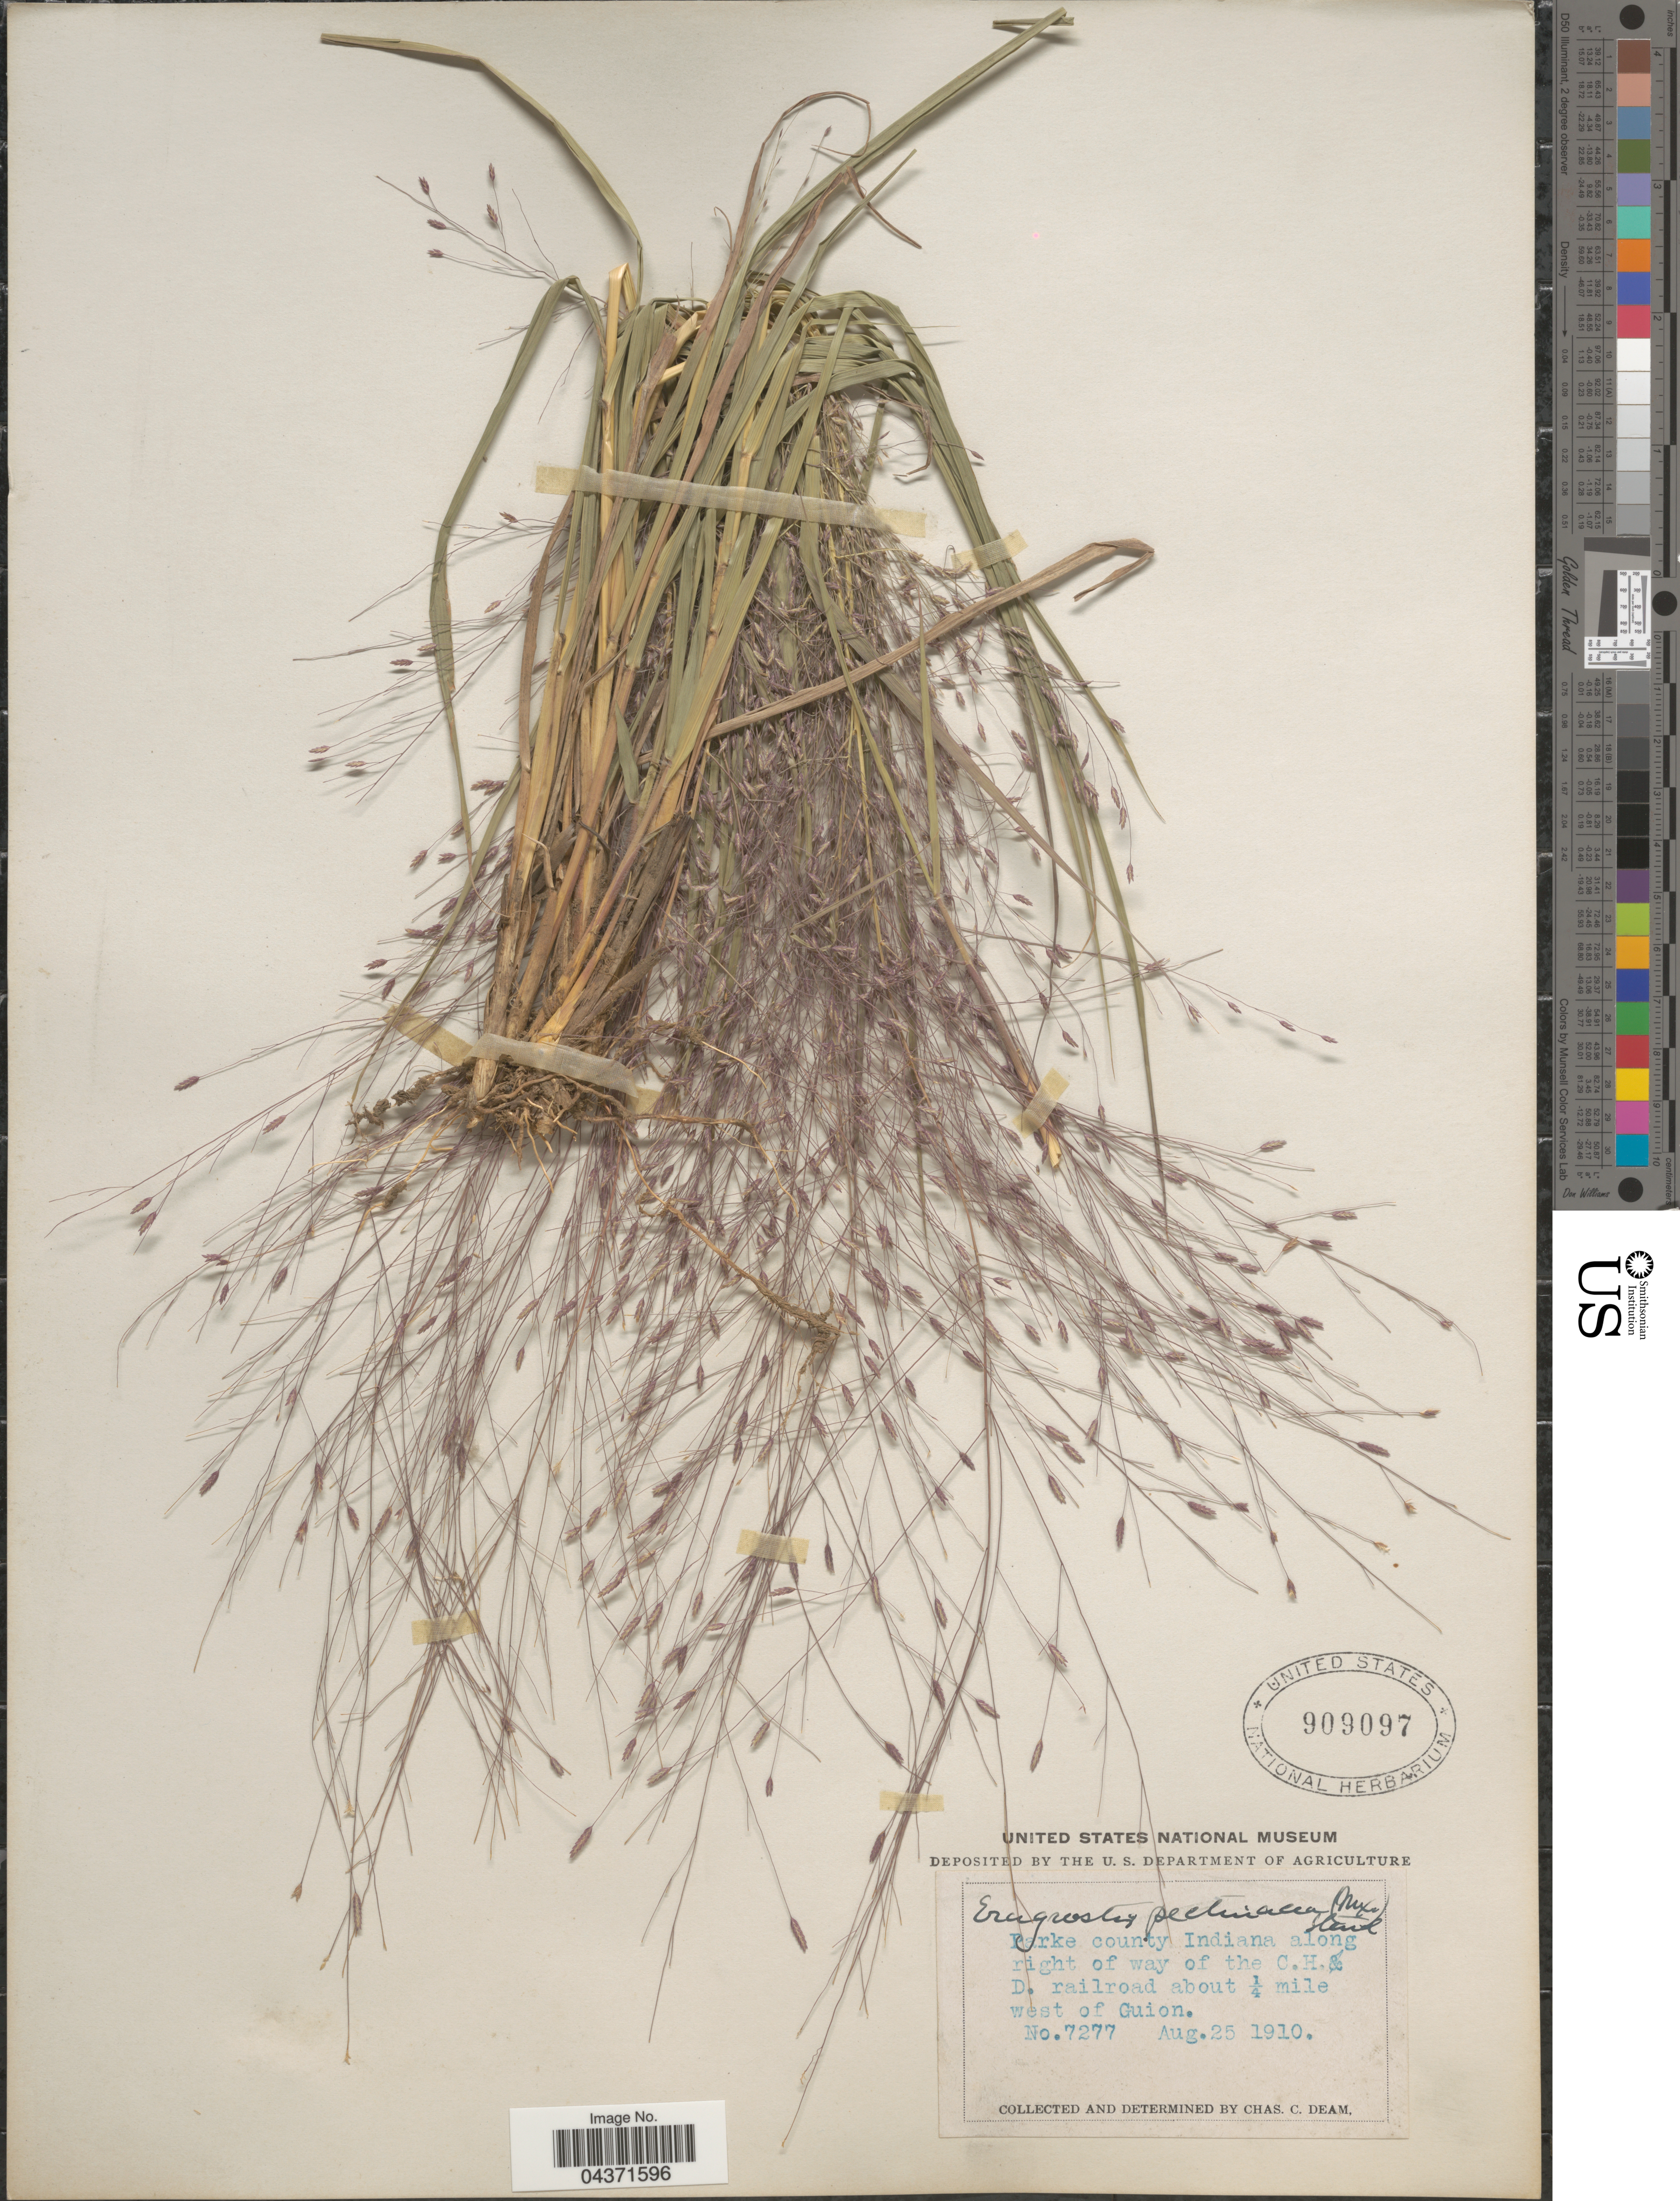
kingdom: Plantae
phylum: Tracheophyta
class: Liliopsida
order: Poales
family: Poaceae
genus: Eragrostis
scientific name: Eragrostis spectabilis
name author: (Pursh) Steud.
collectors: C. C. Deam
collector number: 7277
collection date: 1910-08-25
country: United States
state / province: Indiana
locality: Parke county Indiana along right of way of the C. H. & D. railroad about ¼ mile west of Guion.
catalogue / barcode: US 909097